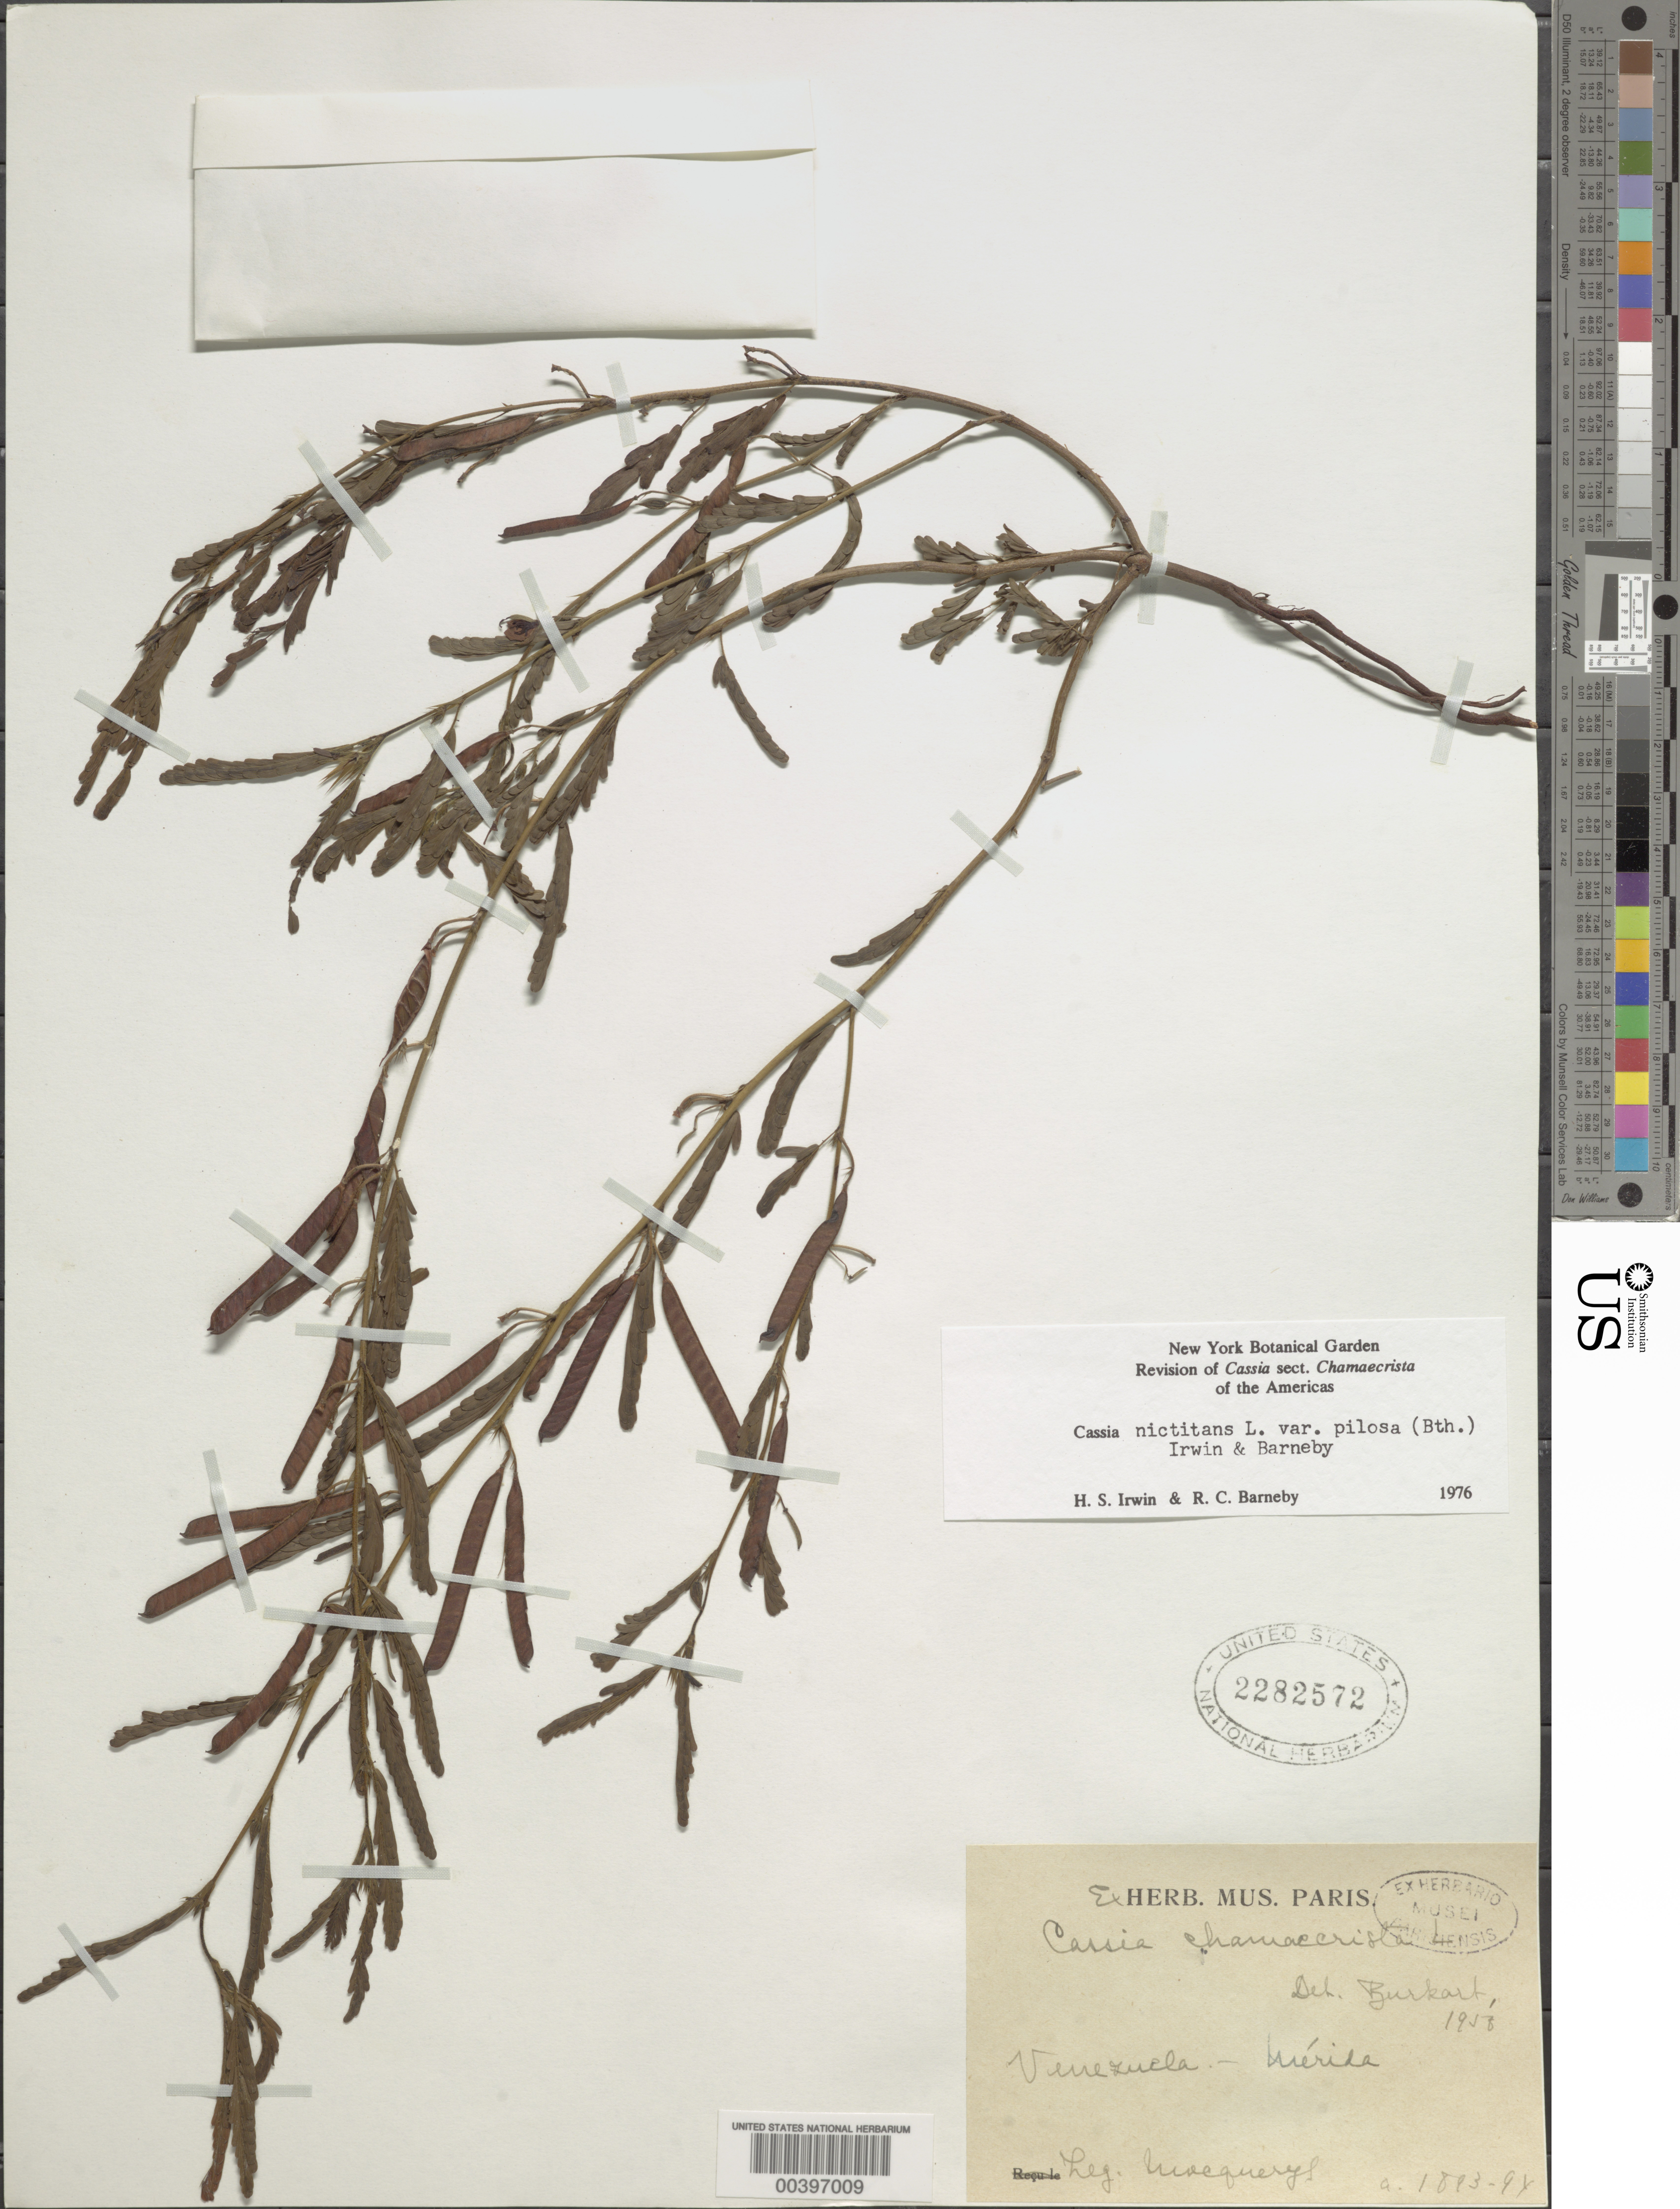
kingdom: Plantae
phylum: Tracheophyta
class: Magnoliopsida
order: Fabales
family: Fabaceae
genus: Chamaecrista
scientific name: Chamaecrista nictitans var. pilosa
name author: (Benth.) H.S. Irwin & Barneby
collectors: A. Mocquerys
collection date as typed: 1893 to -- -- 1894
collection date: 1893/1894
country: Venezuela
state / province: Mérida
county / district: Libertador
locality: Mérida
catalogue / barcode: US 2282572